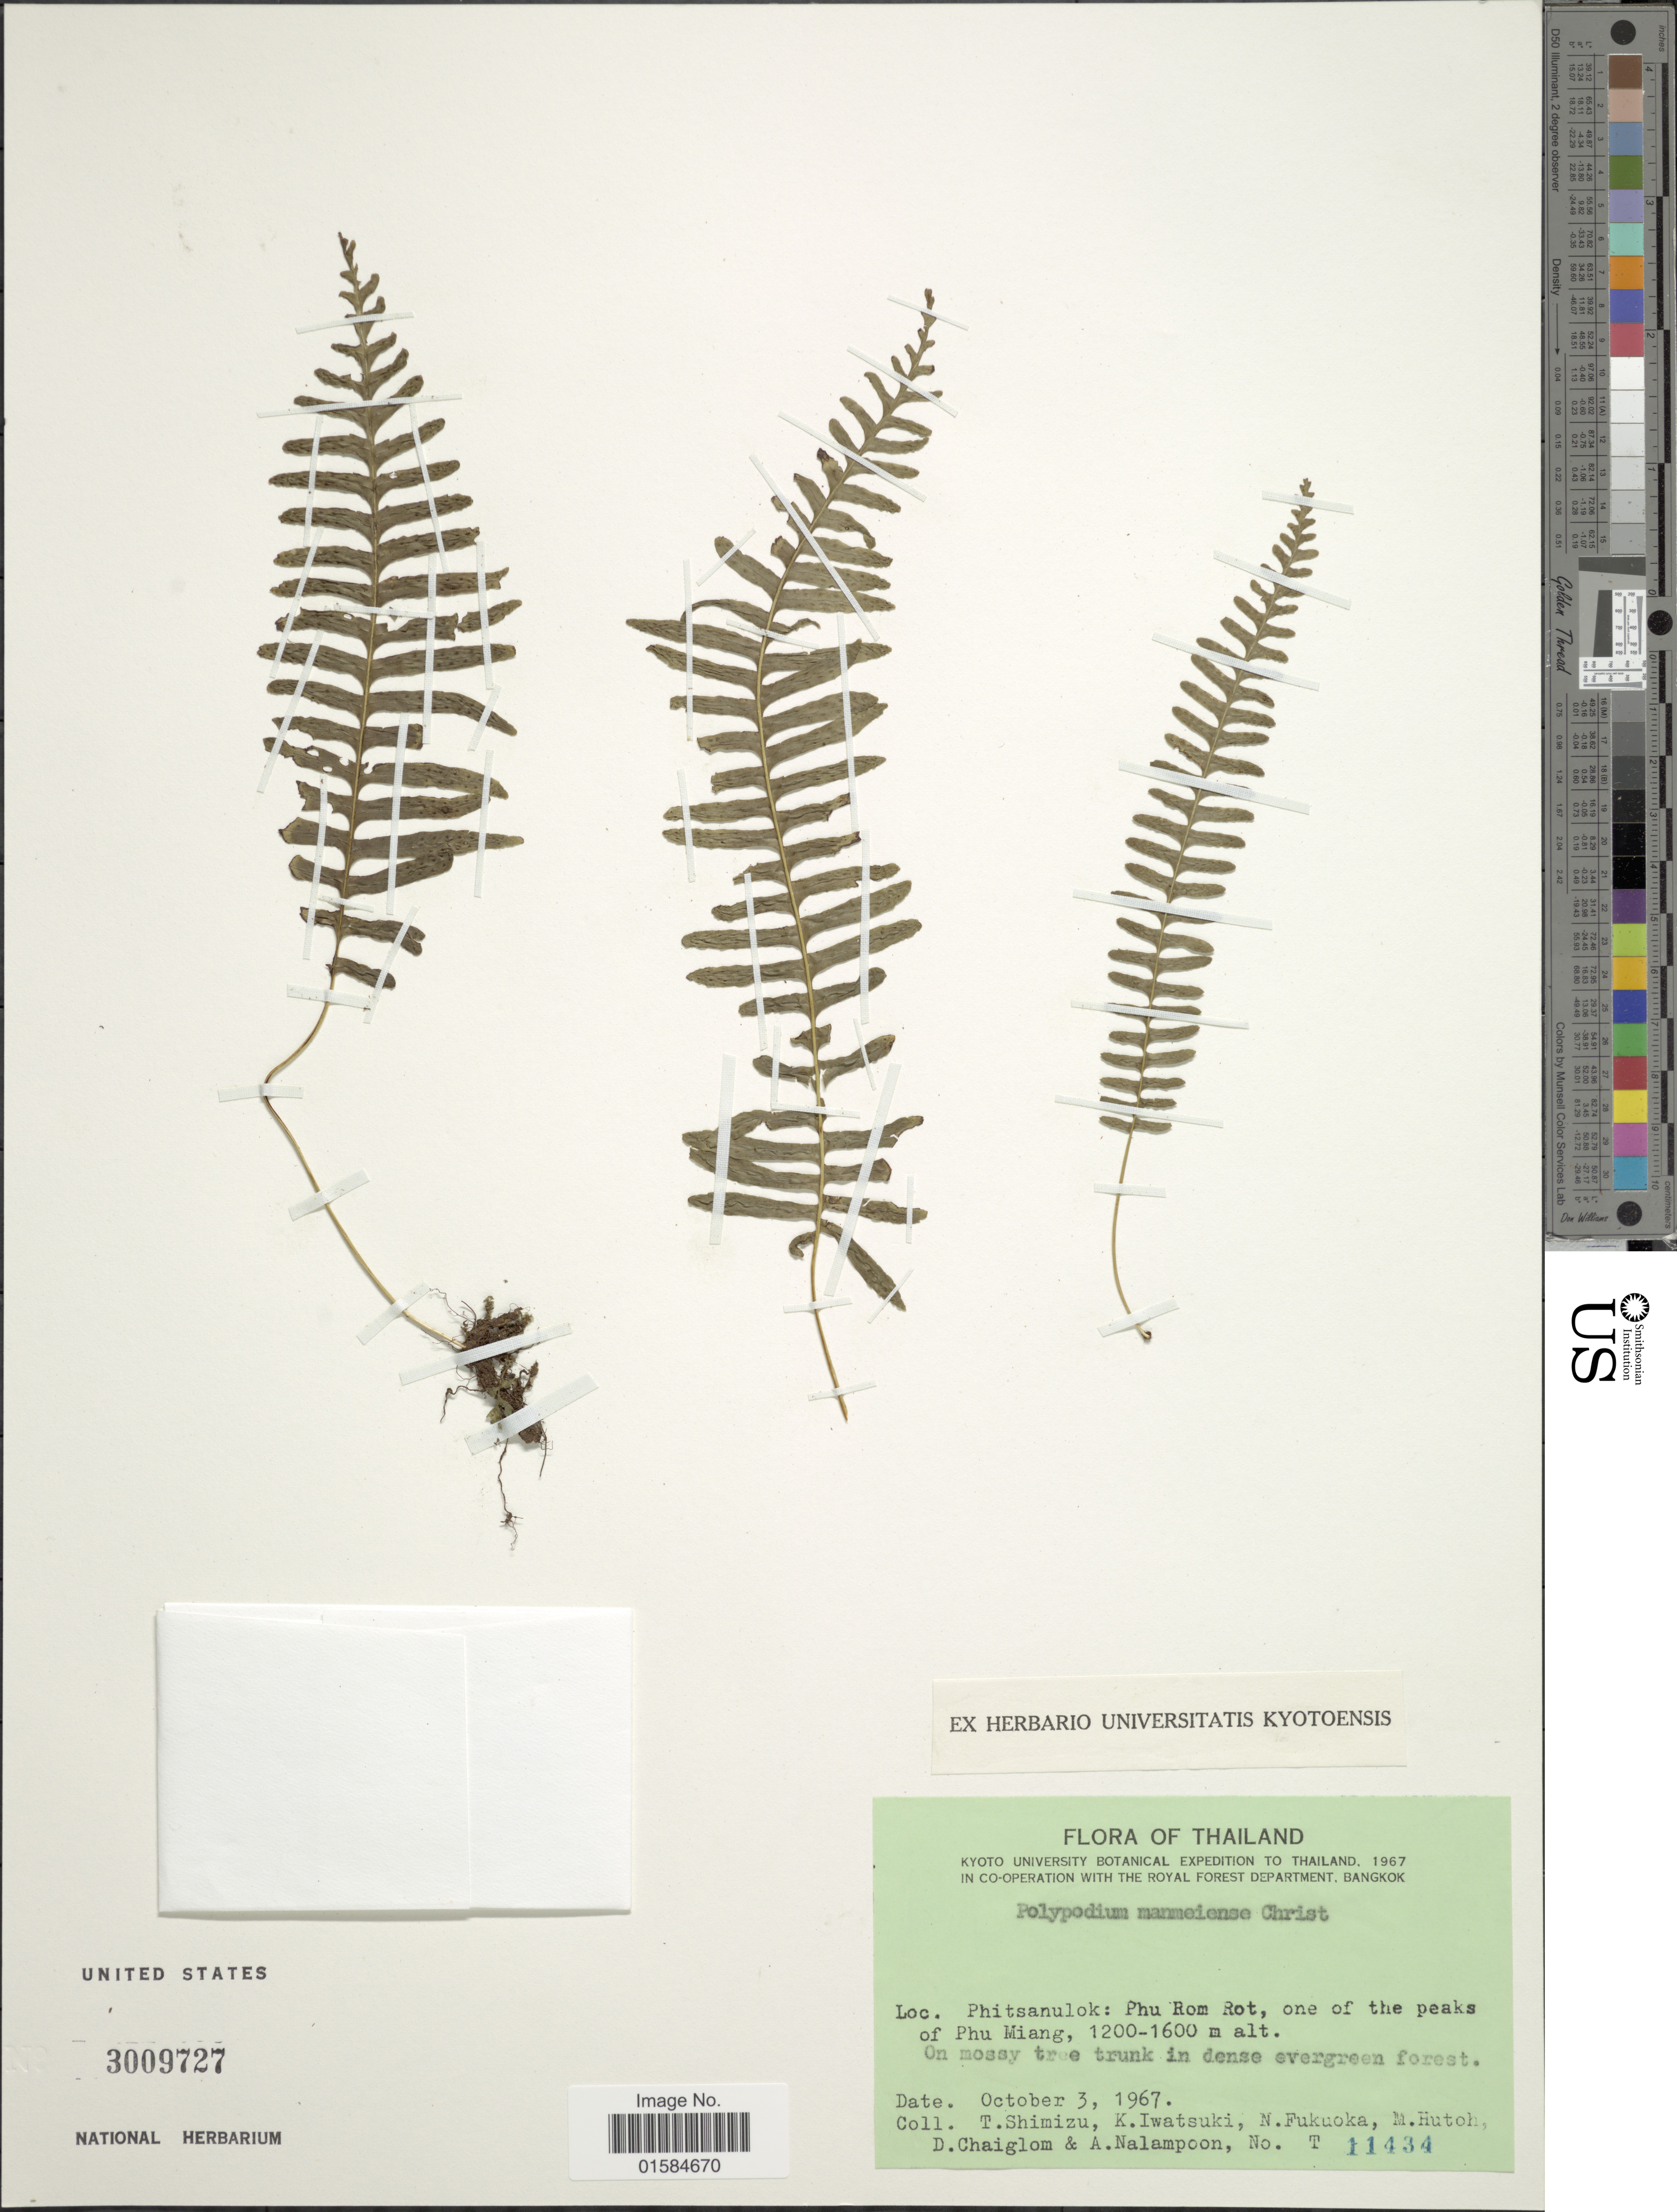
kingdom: Plantae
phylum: Tracheophyta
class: Polypodiopsida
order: Polypodiales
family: Polypodiaceae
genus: Goniophlebium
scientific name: Goniophlebium manmeiense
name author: (Christ) Rödl-Linder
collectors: T. Shimizu, K. Iwatsuki, N. Fukuoka, M. Hutoh & et al.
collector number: T11434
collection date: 1967-10-03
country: Thailand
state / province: Phitsanulok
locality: Phitsanulok:Phu Rom Rot, one of the peaks of Phu Miang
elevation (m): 1200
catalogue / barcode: US 3009727